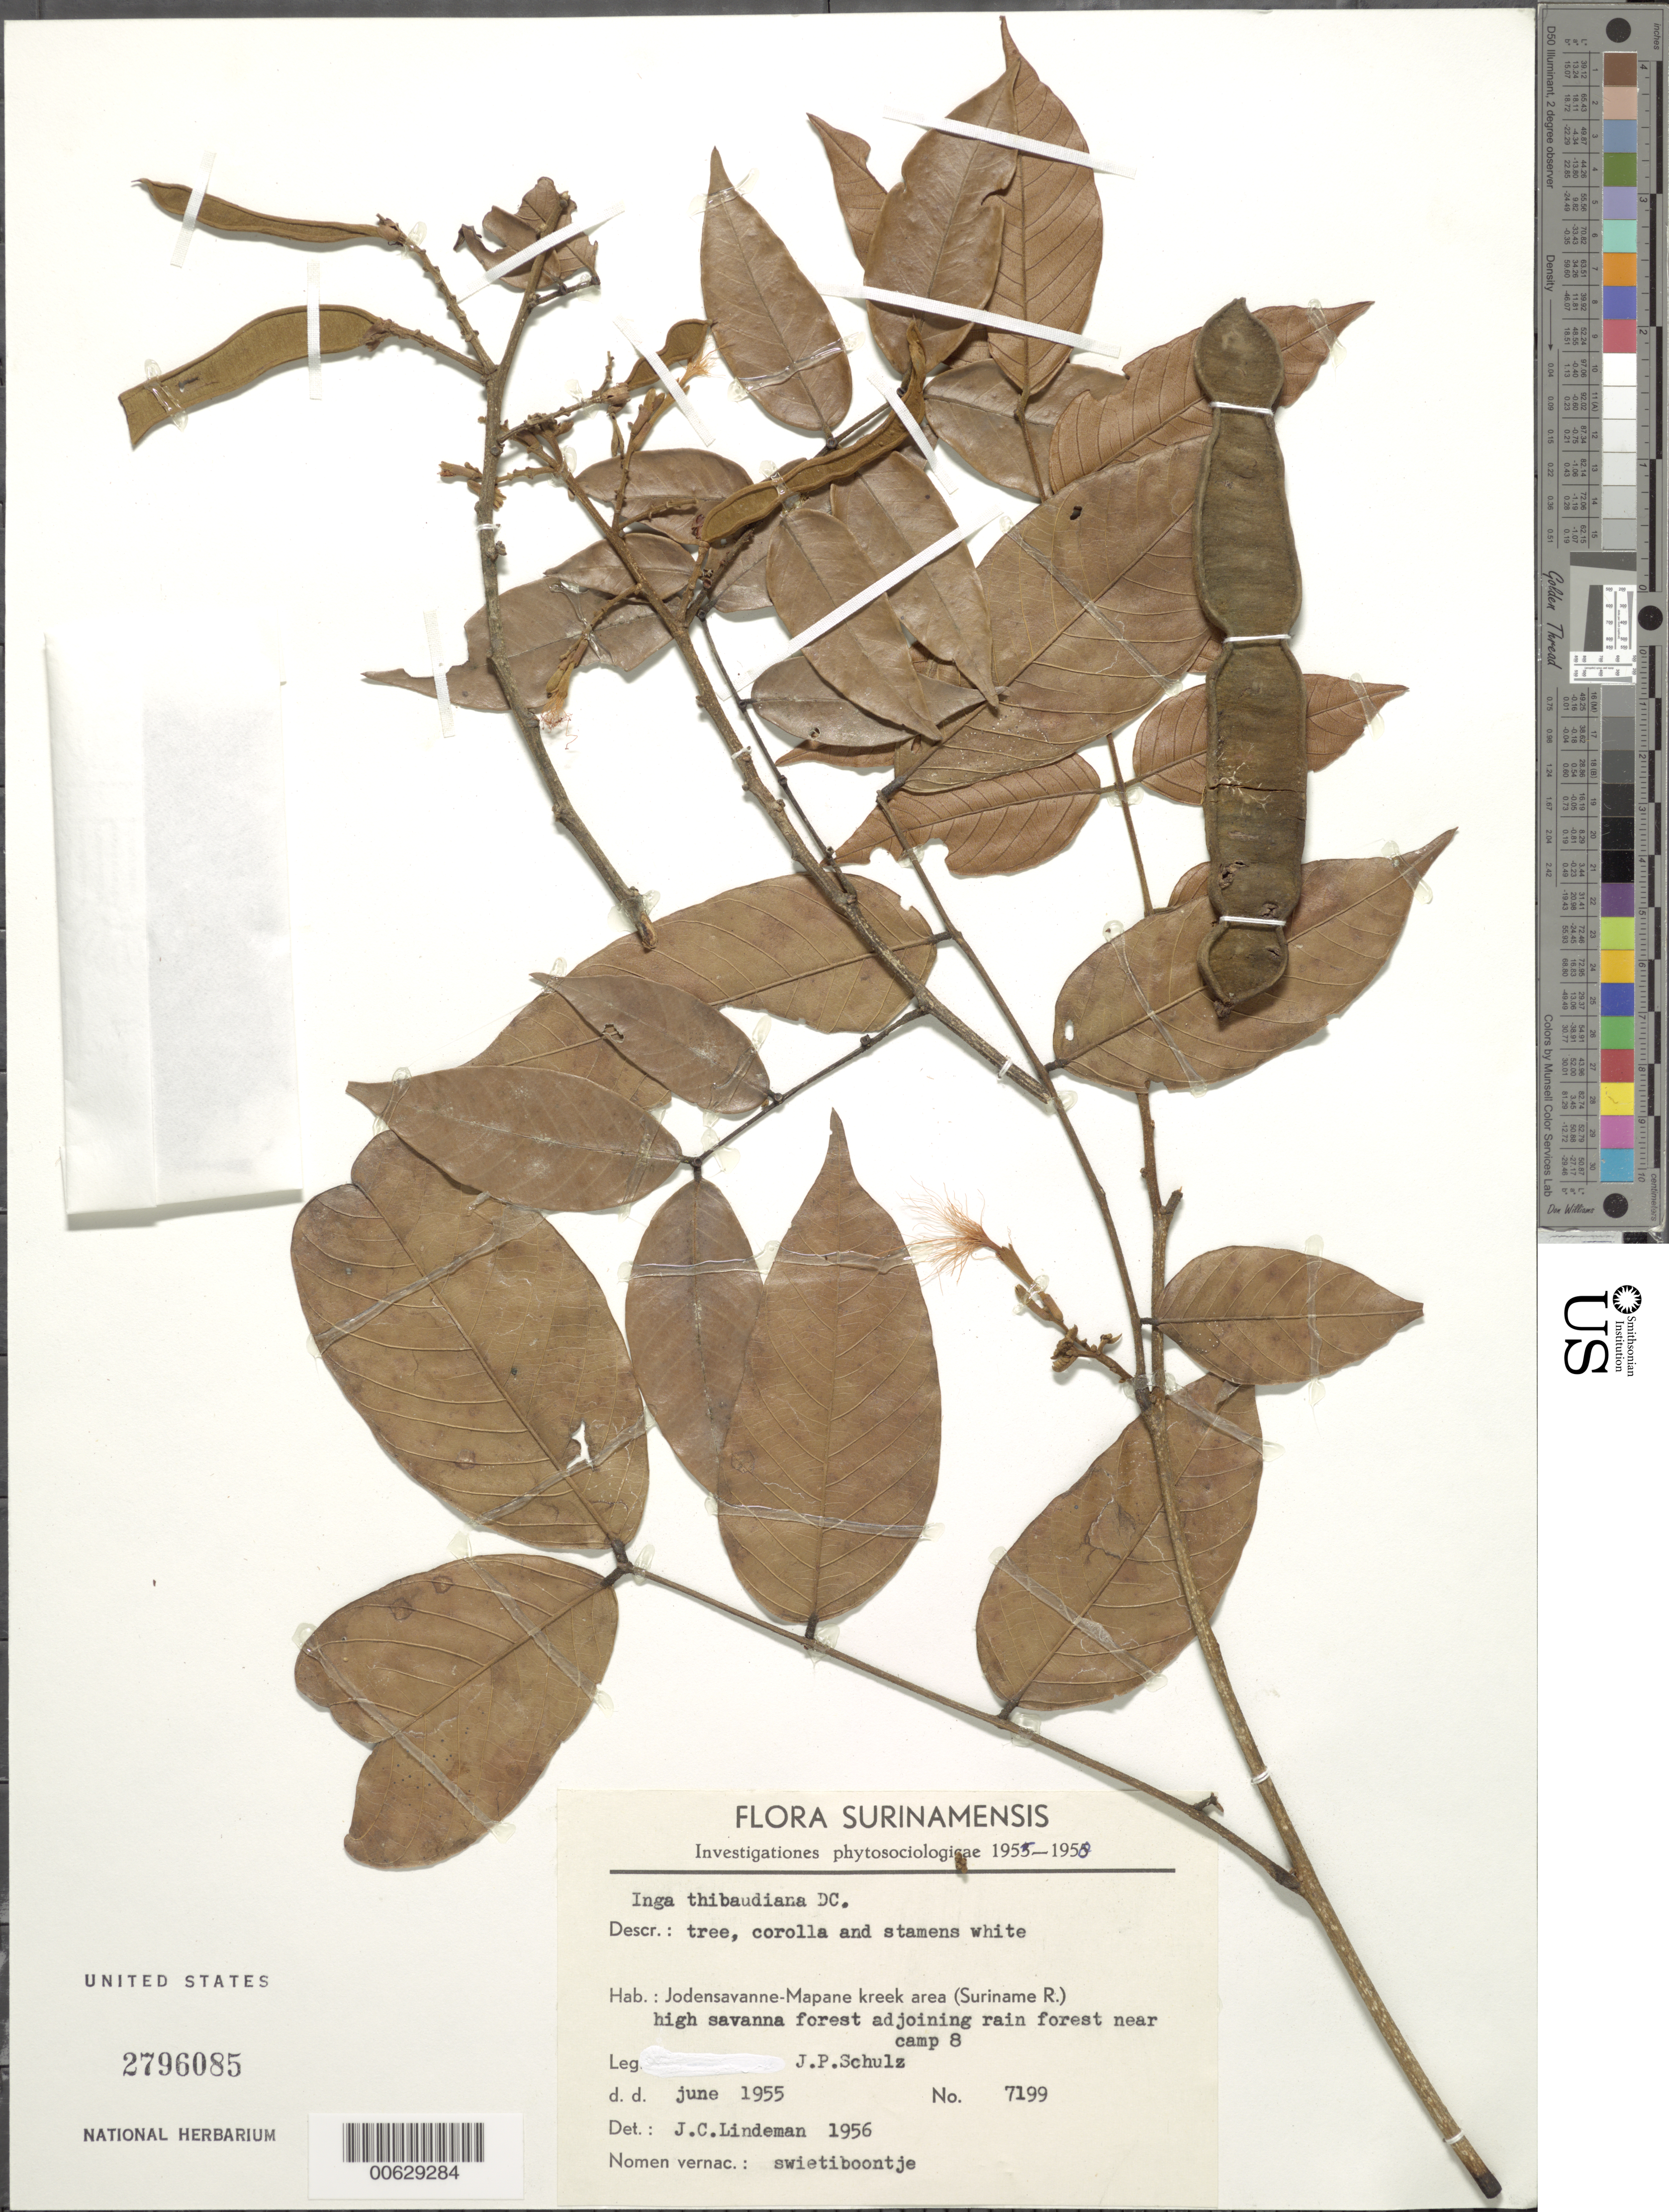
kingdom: Plantae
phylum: Tracheophyta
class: Magnoliopsida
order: Fabales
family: Fabaceae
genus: Inga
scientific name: Inga thibaudiana subsp. thibaudiana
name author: DC.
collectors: J. P. Schulz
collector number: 7199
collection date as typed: Jun-55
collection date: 1955-06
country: Suriname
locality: Jodensavanne-Mapane kreek area (SURINAMEe R.), near Camp 8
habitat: High savanna forest adjoining rain forest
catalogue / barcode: US 2796085